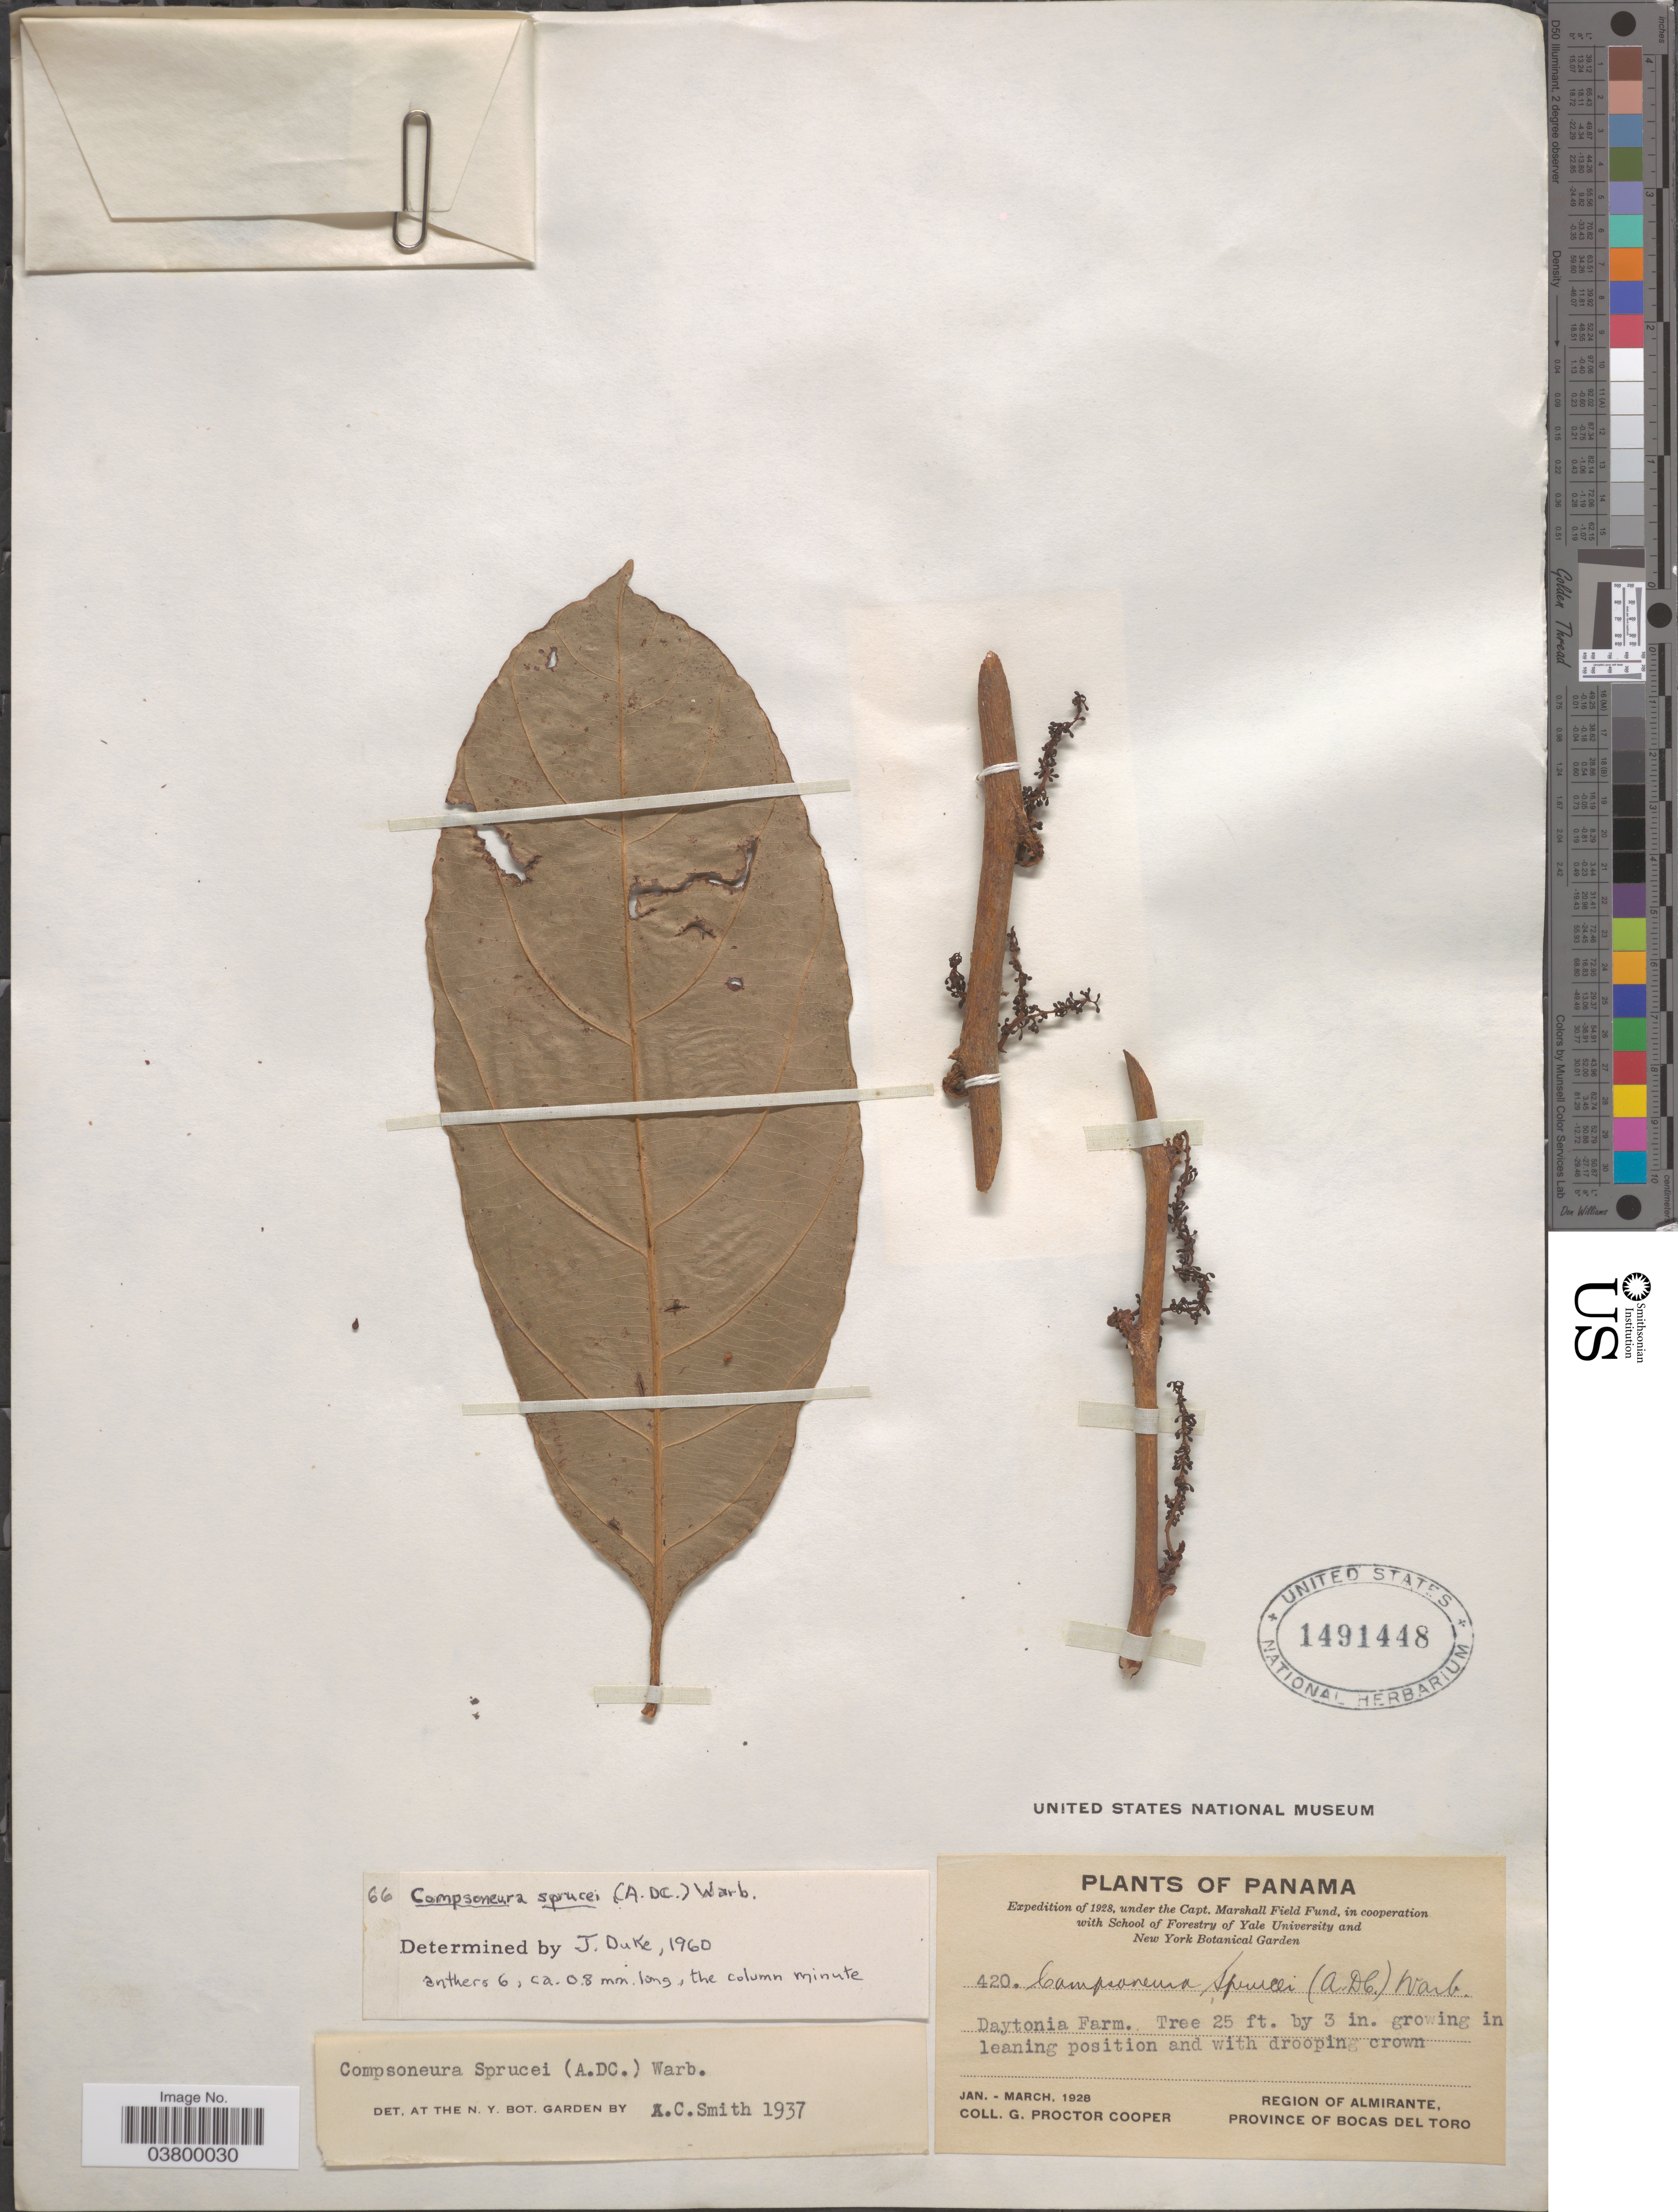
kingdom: Plantae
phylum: Tracheophyta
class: Magnoliopsida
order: Magnoliales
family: Myristicaceae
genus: Compsoneura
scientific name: Compsoneura sprucei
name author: (A. DC.) Warb.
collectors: G. Cooper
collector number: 420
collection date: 1928-01/1928-03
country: Panama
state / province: Bocas del Toro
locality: Daytonia Farm. Region of Almirante.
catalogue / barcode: US 1491448